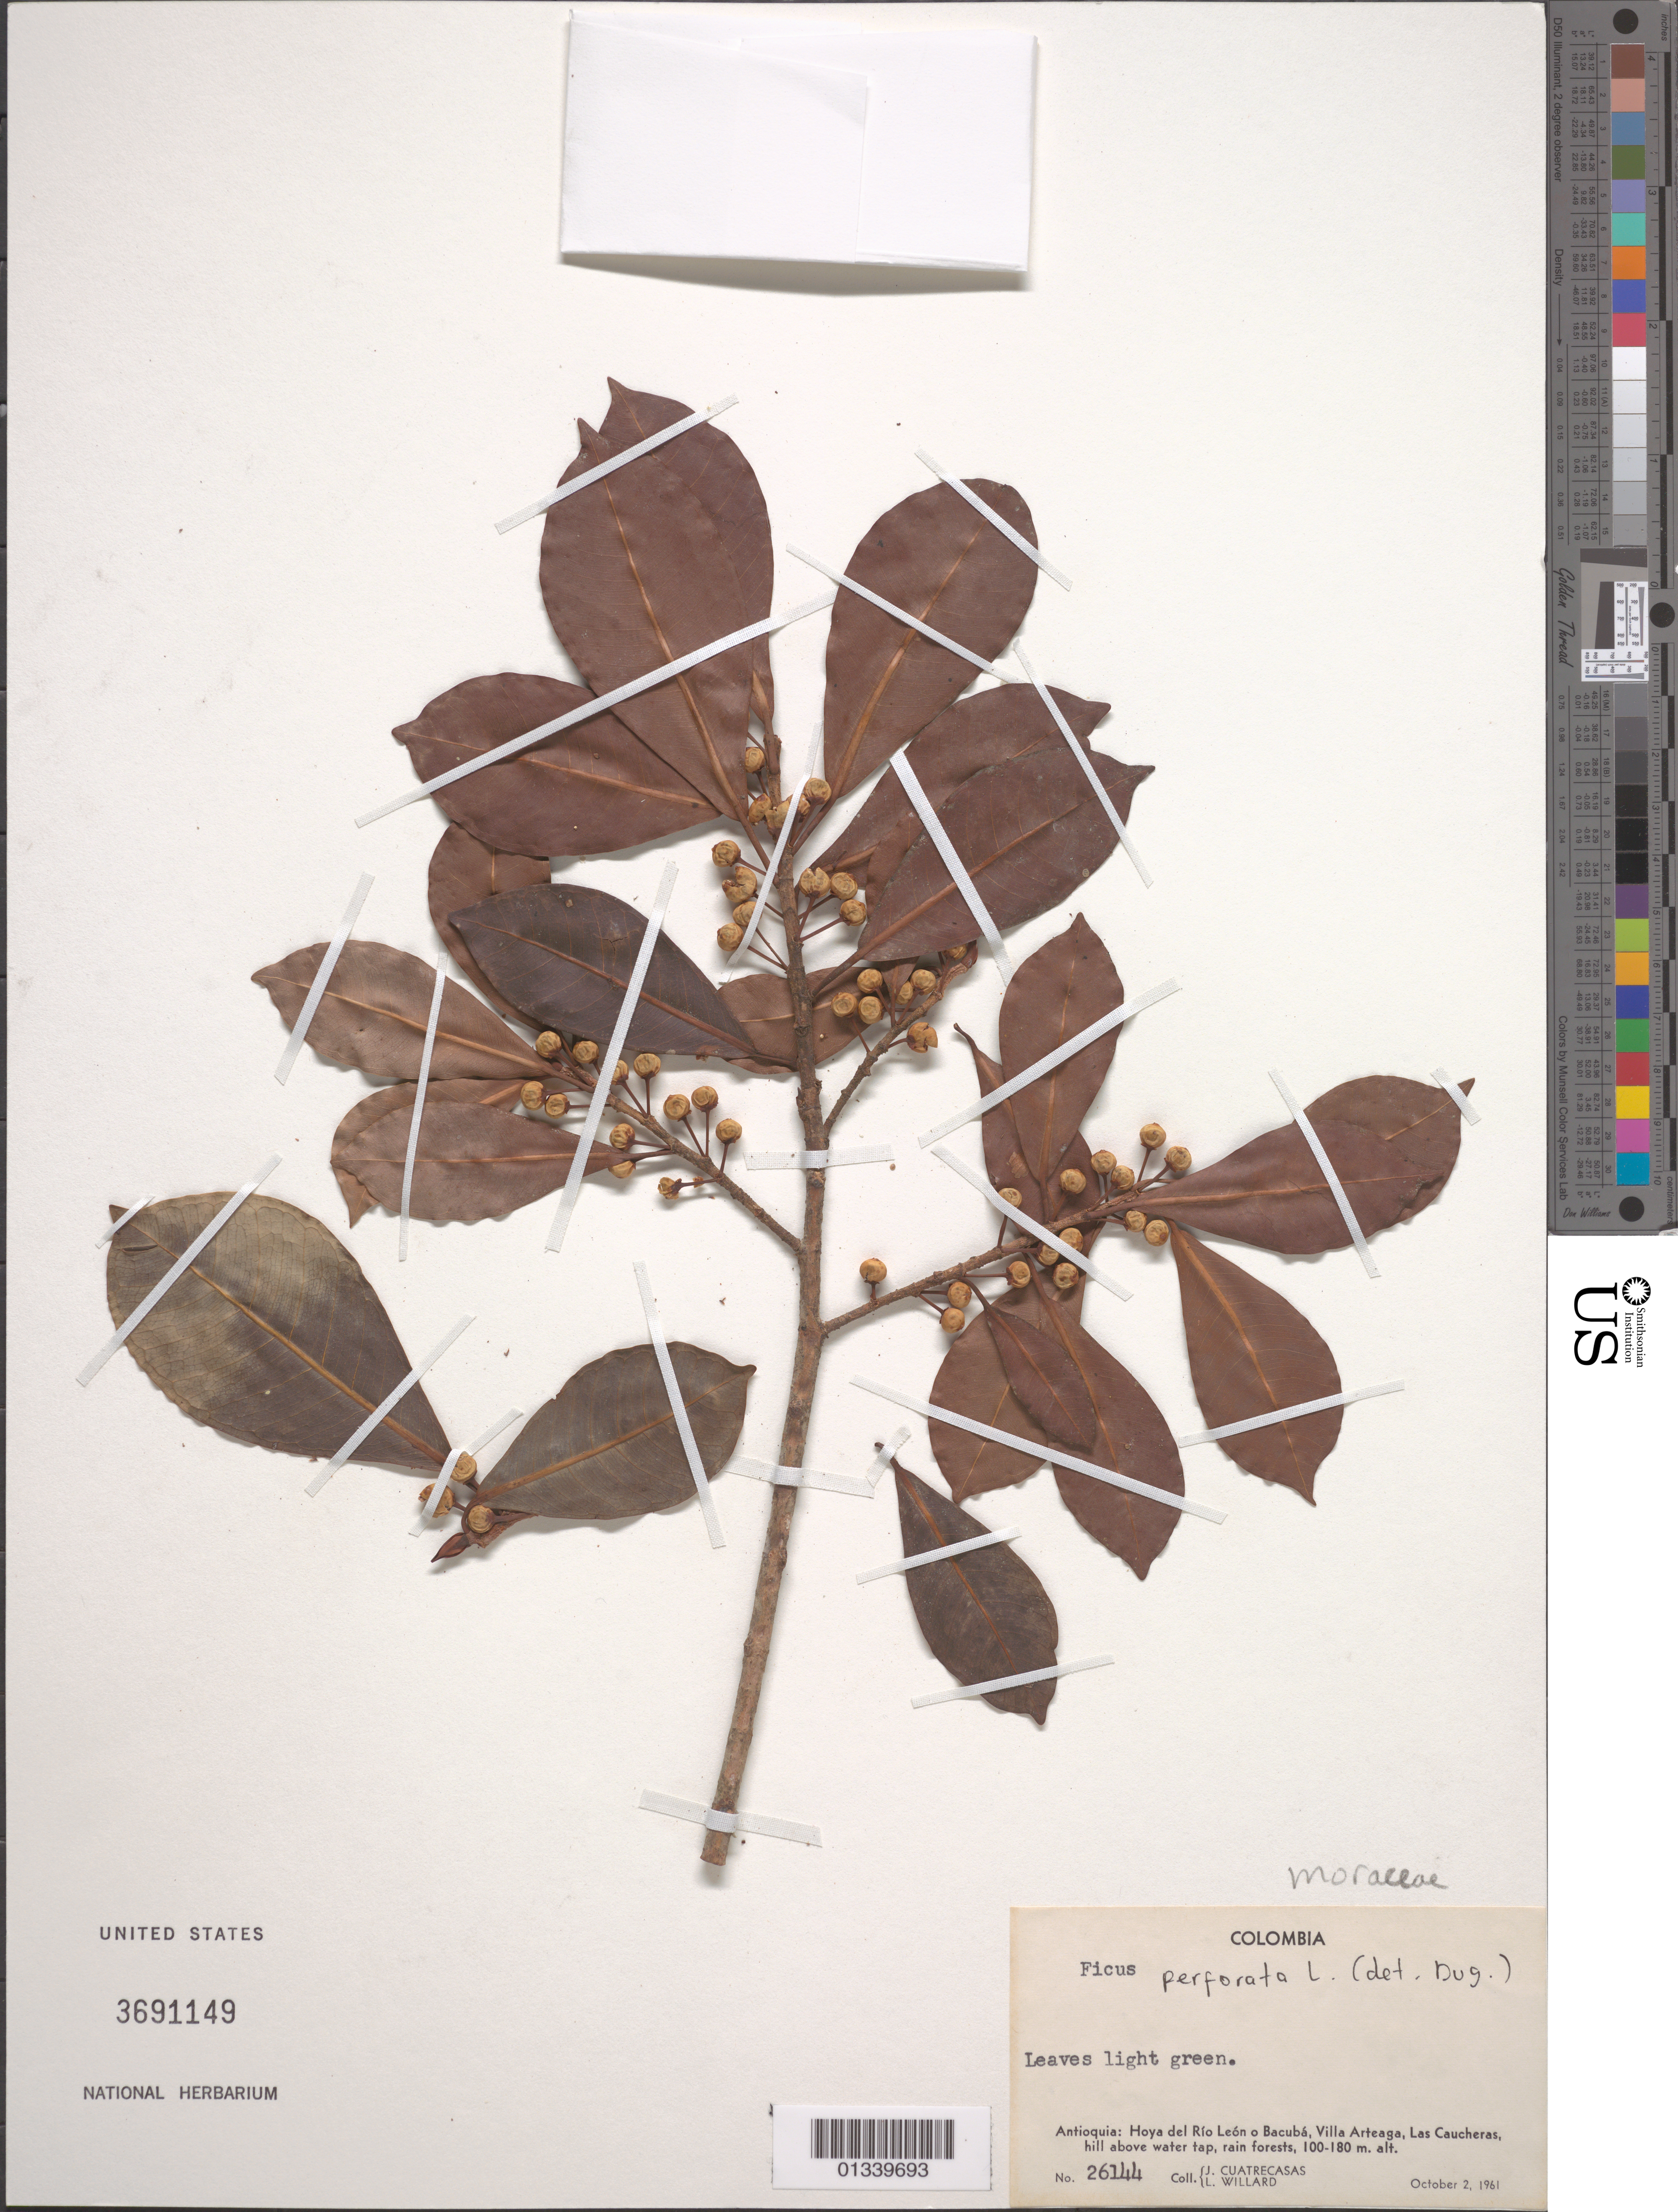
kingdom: Plantae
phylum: Tracheophyta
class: Magnoliopsida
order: Rosales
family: Moraceae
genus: Ficus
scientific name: Ficus officinalis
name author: L.B. Sm.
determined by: Luer, Carlyle A.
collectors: J. Cuatrecasas & L. Willard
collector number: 26144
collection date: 1961-10-02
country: Colombia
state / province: Antioquia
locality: Hoya del Rio Leon o Bacuba, Villa Arteaga, Las Caucheras; hill above water tap.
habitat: Rain forests.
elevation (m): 100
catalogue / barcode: US 3691149